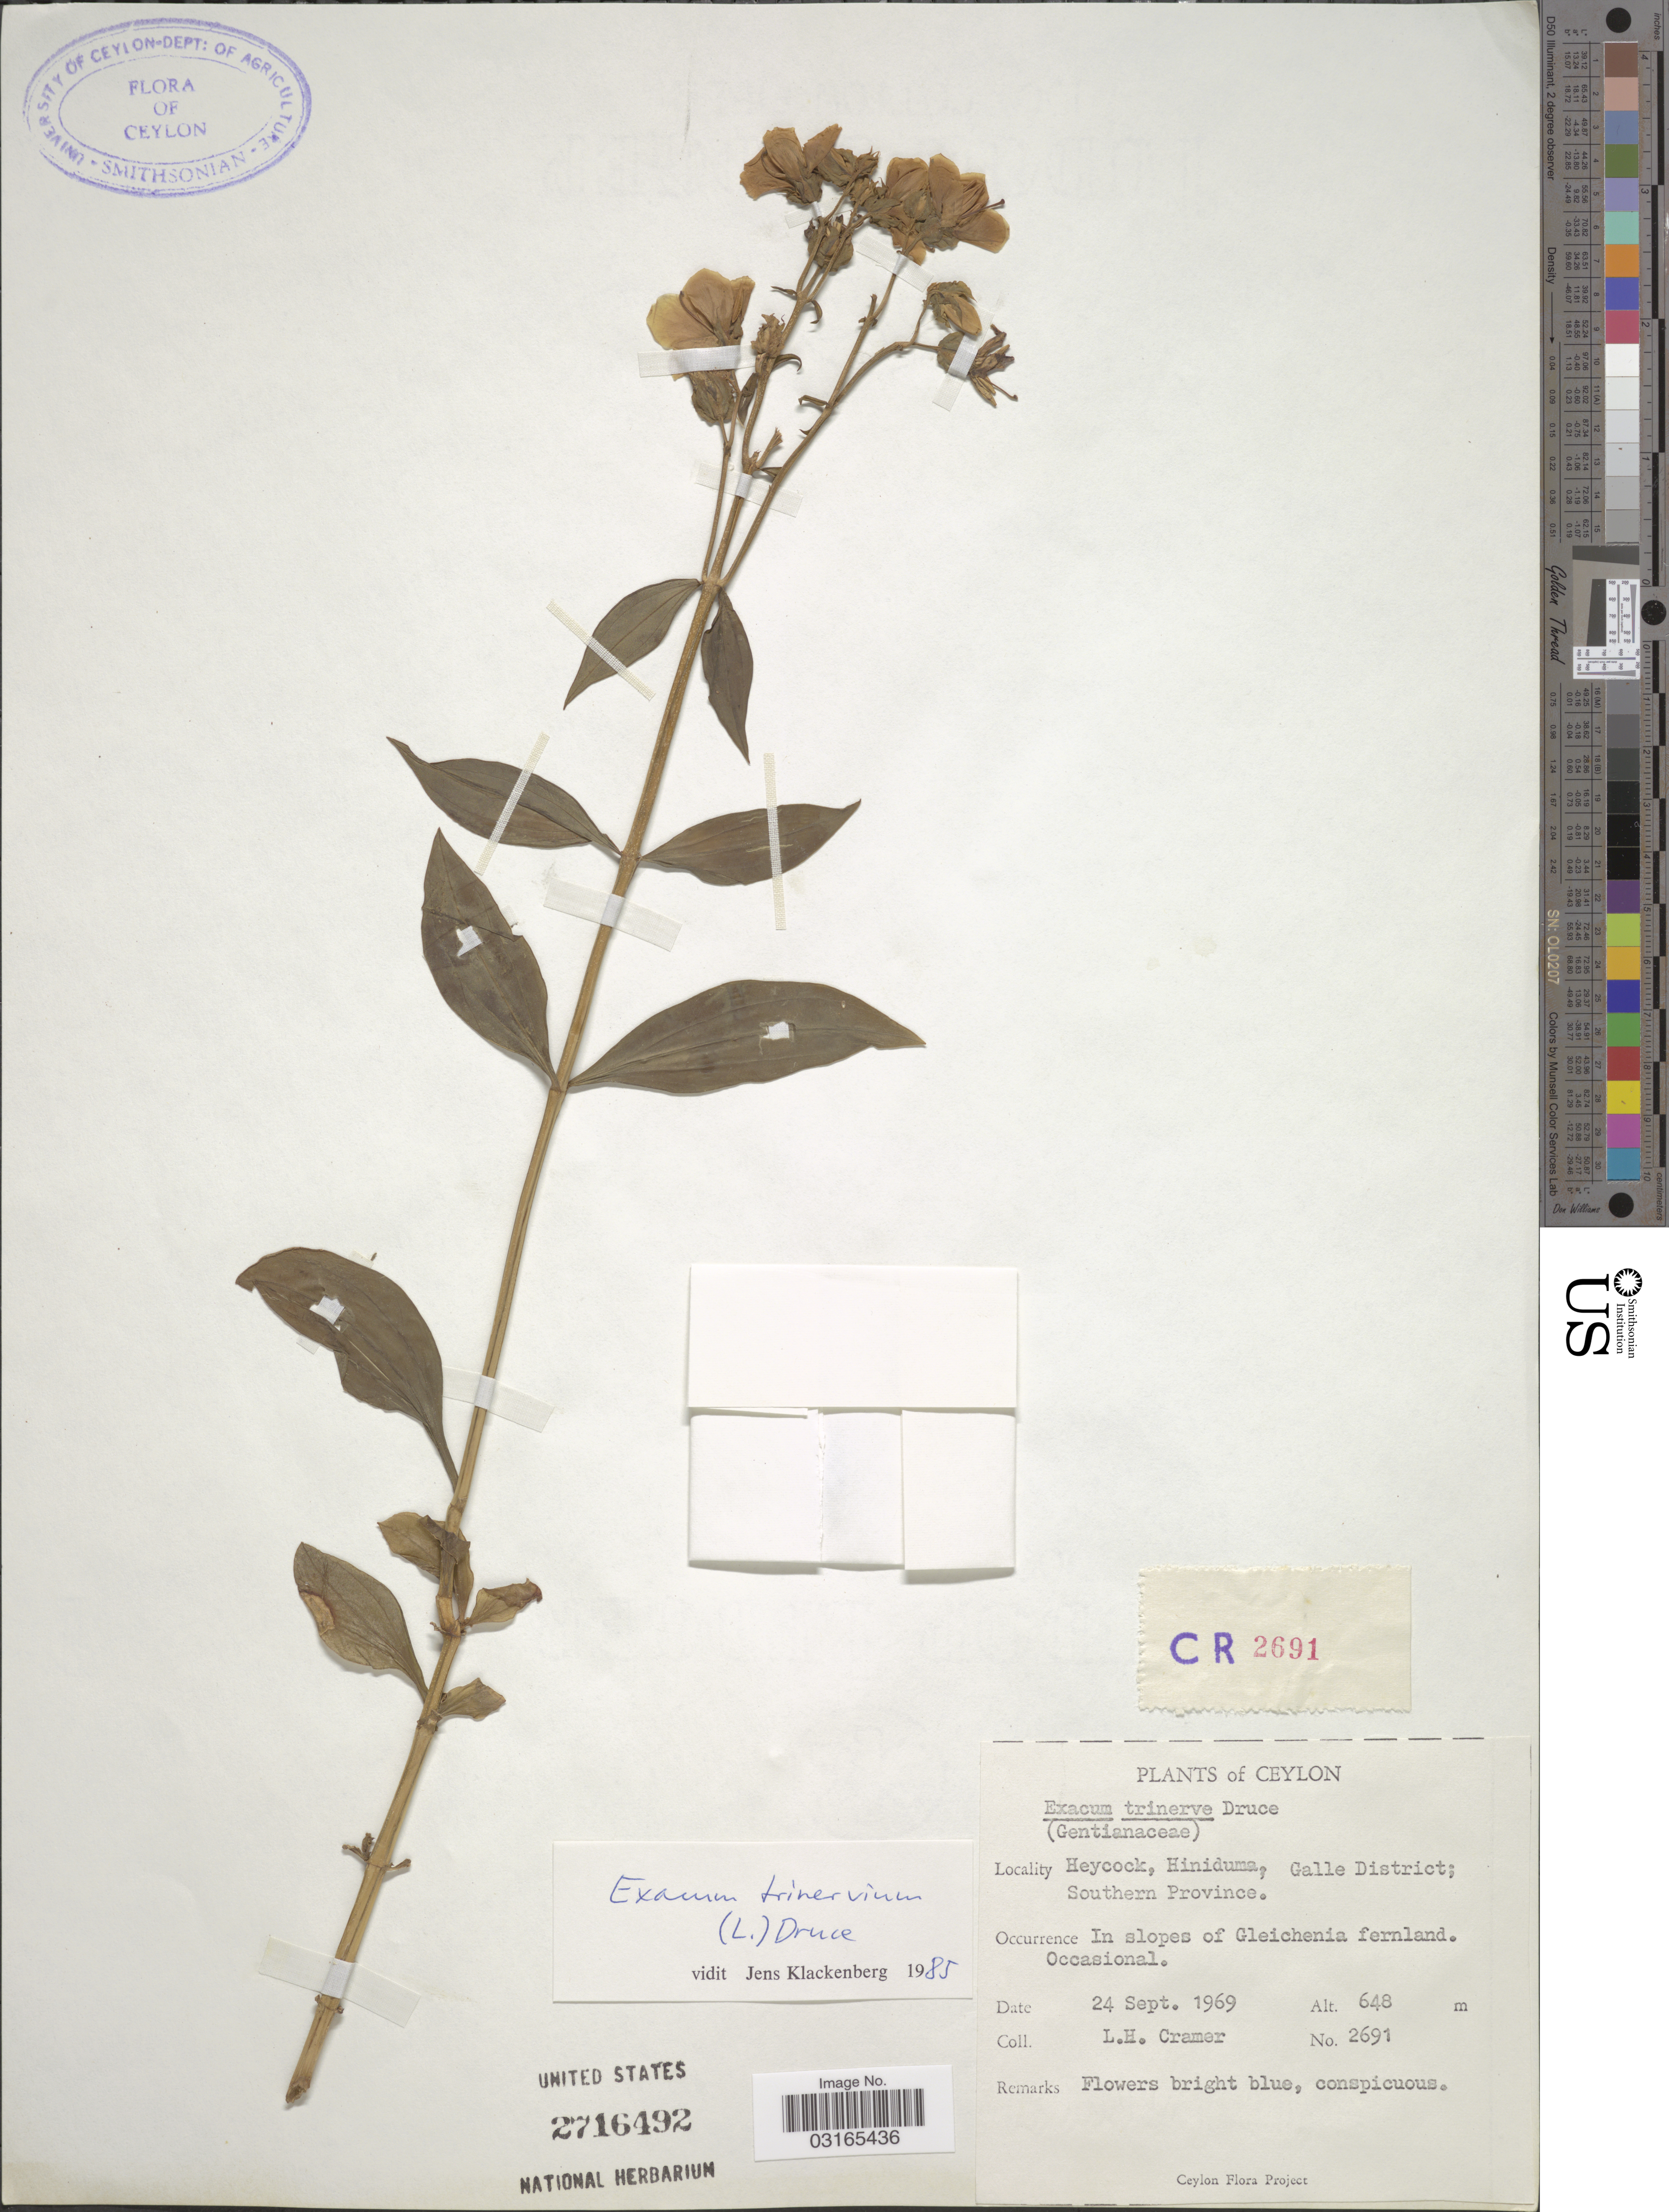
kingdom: Plantae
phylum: Tracheophyta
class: Magnoliopsida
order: Gentianales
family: Gentianaceae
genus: Exacum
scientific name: Exacum trinervium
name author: (L.) Druce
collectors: L. H. Cramer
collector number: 2691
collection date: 1969-09-24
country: Sri Lanka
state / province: Southern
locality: Ceylon. Heycock, Hiniduma, Galle District.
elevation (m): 648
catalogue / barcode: US 2716492